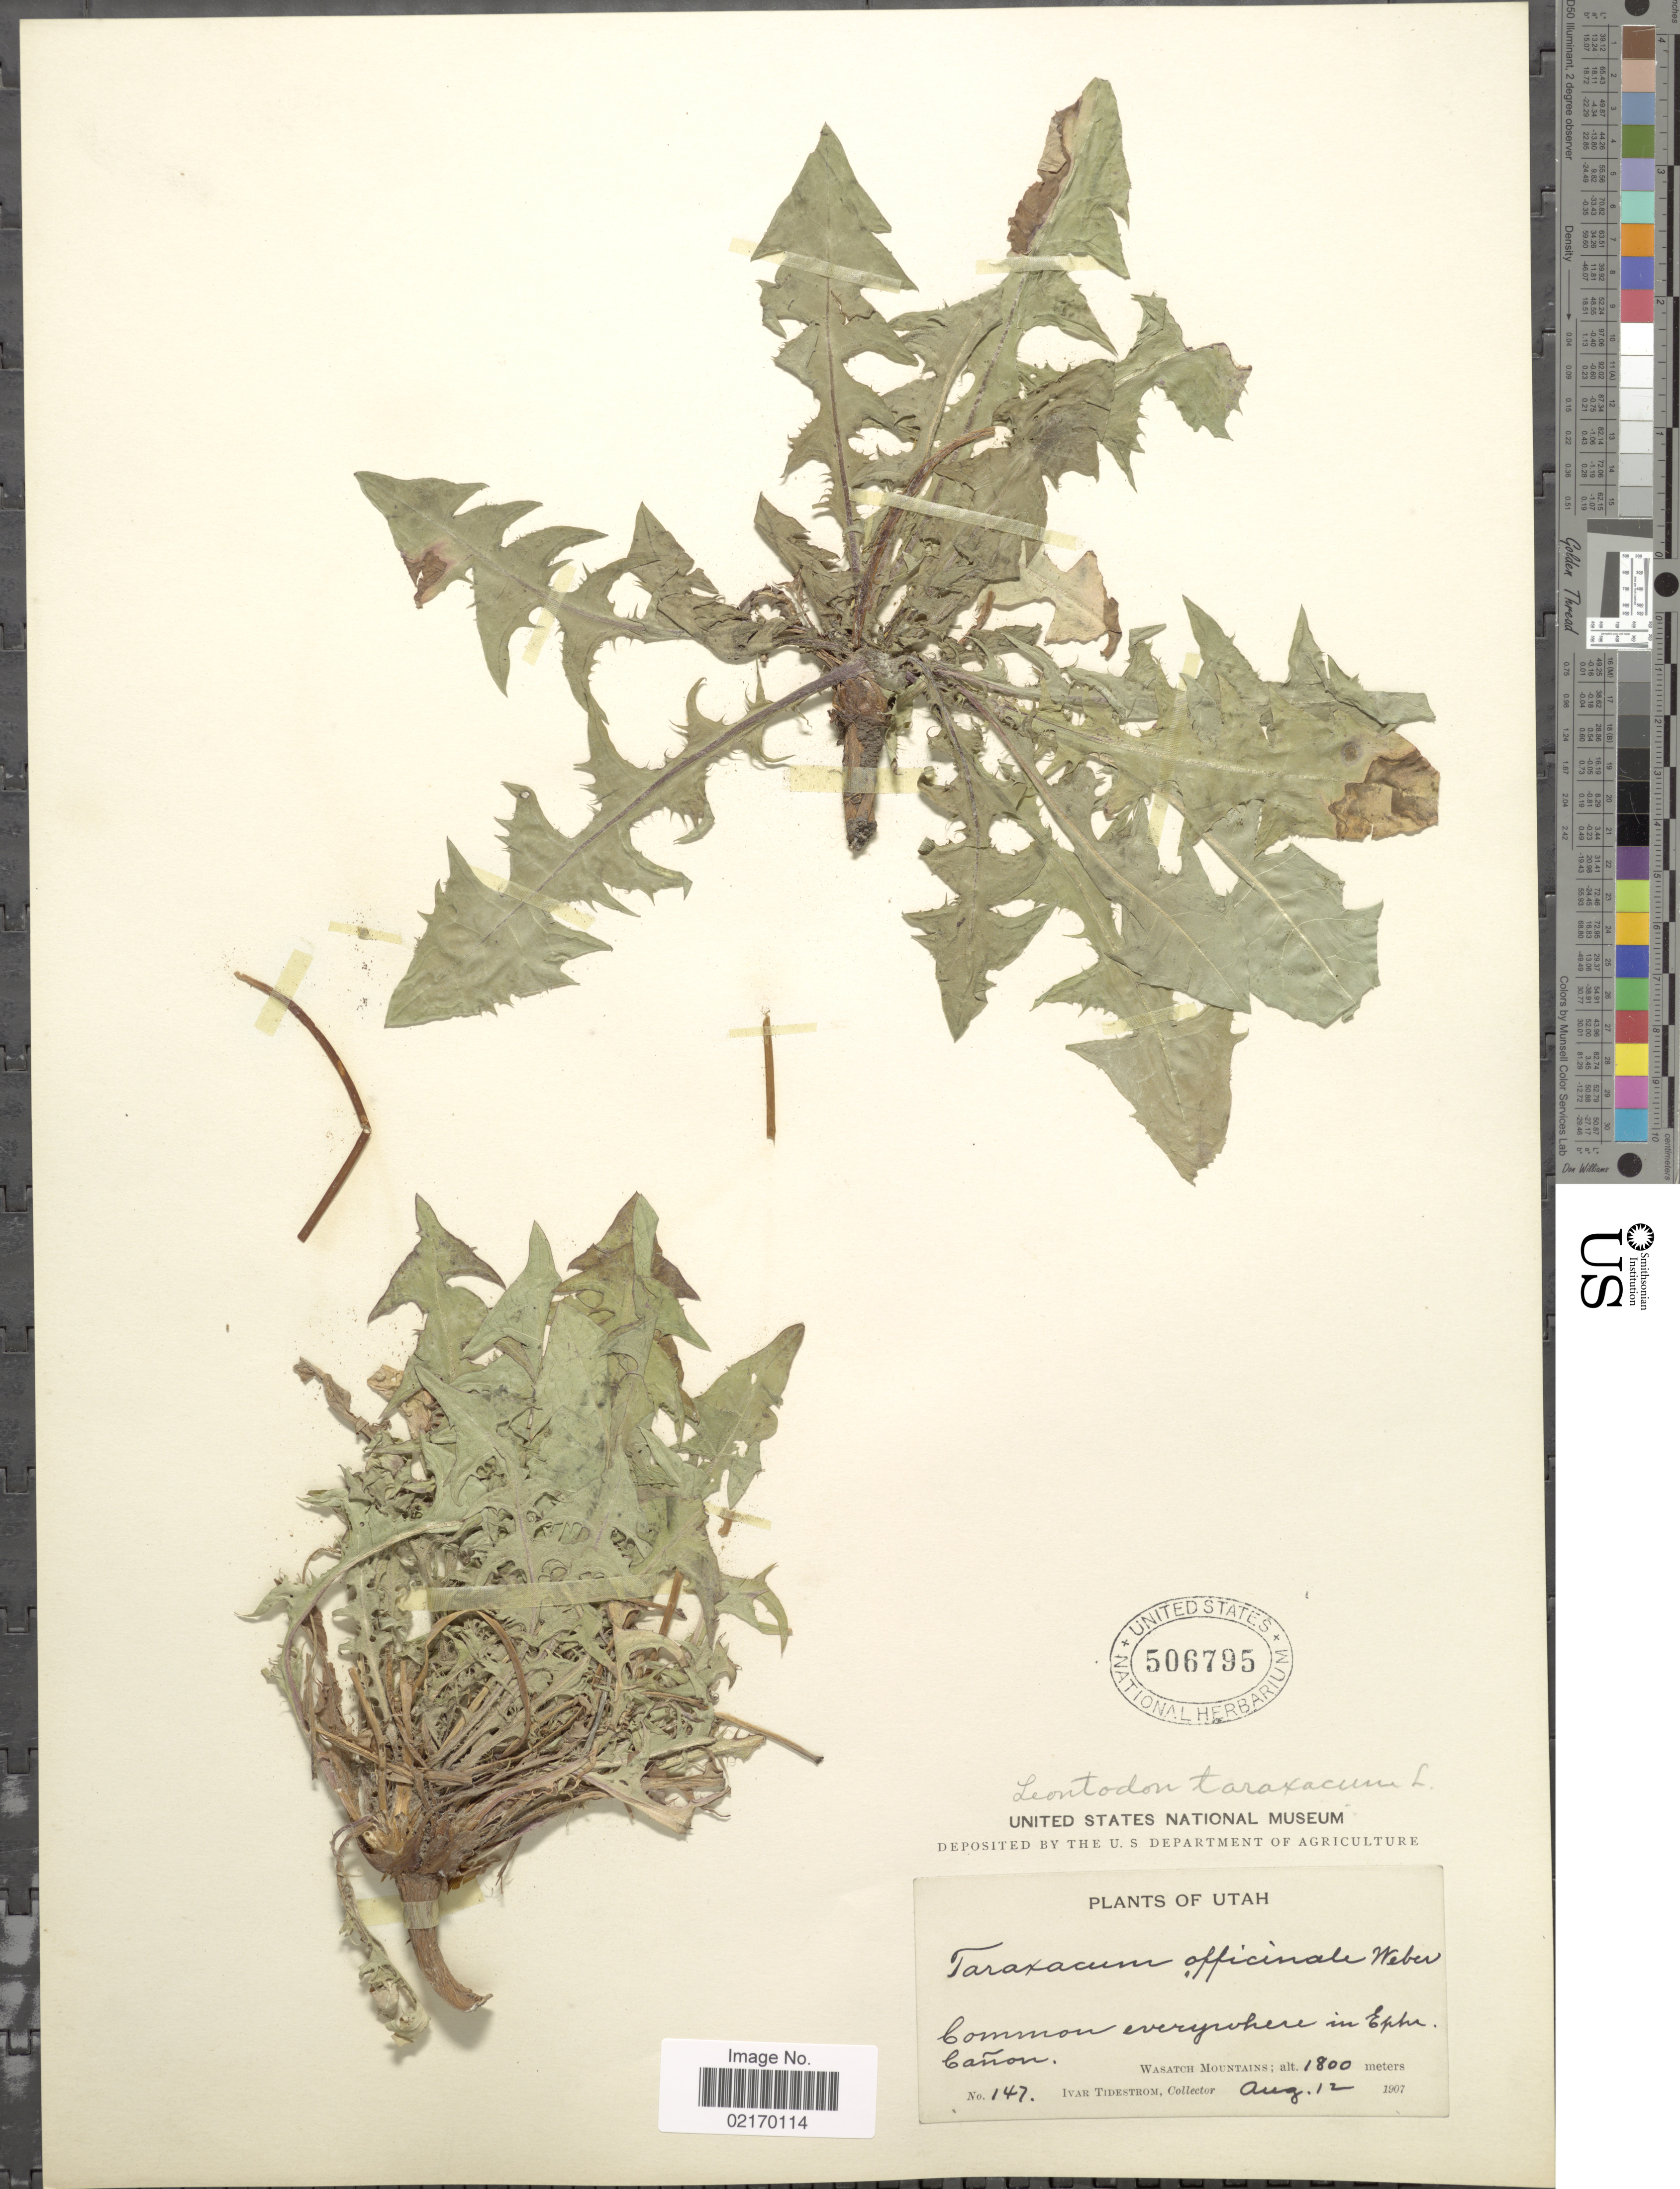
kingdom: Plantae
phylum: Tracheophyta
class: Magnoliopsida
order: Asterales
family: Asteraceae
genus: Taraxacum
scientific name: Taraxacum officinale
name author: G.H. Weber ex F.H. Wigg.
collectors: I. F. Tidestrom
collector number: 147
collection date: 1907-08-12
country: United States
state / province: Utah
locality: Common everywhere in Ephr. Cañon, Wasatch Mountains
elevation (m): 1800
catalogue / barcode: US 506795